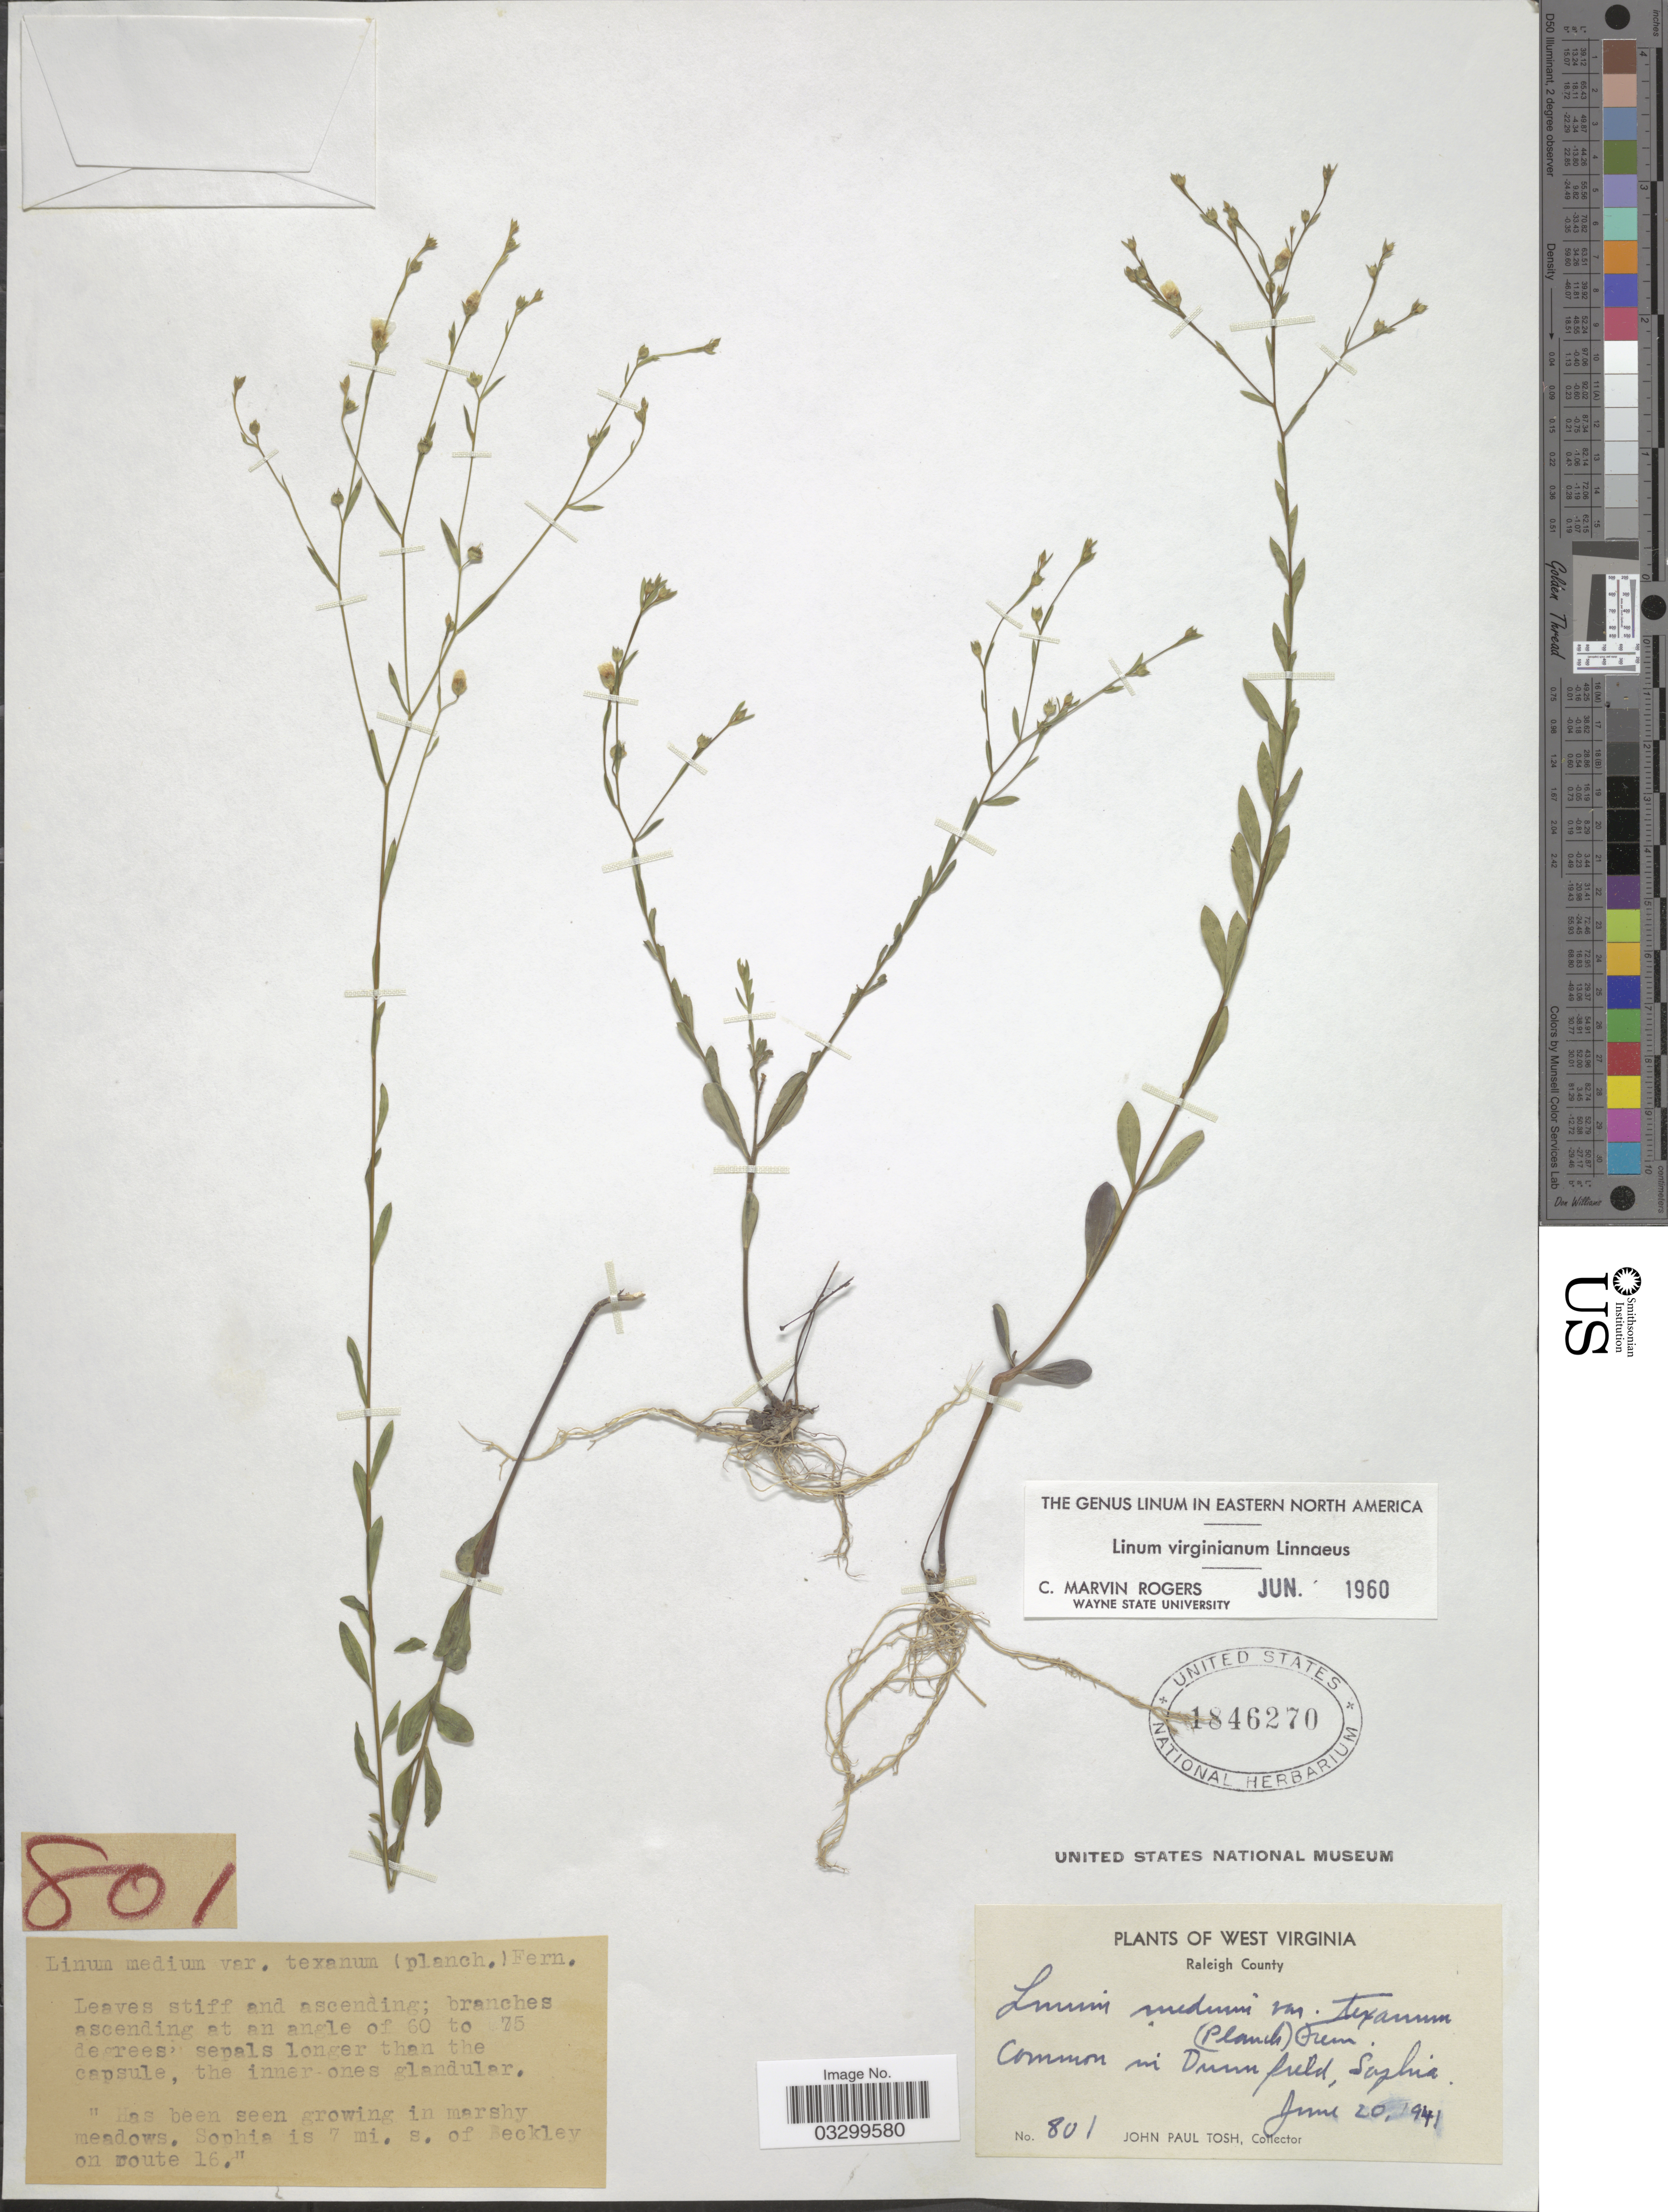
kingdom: Plantae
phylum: Tracheophyta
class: Magnoliopsida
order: Malpighiales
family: Linaceae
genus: Linum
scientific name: Linum virginianum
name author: L.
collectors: J. Tosh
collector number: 801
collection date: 1941-06-20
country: United States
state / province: West Virginia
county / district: Raleigh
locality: Raleigh County. in Dunnfield, Sophia. Sophia is 7 mi. s. of Beckley on route 16. [unsure placement]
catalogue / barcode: US 1846270